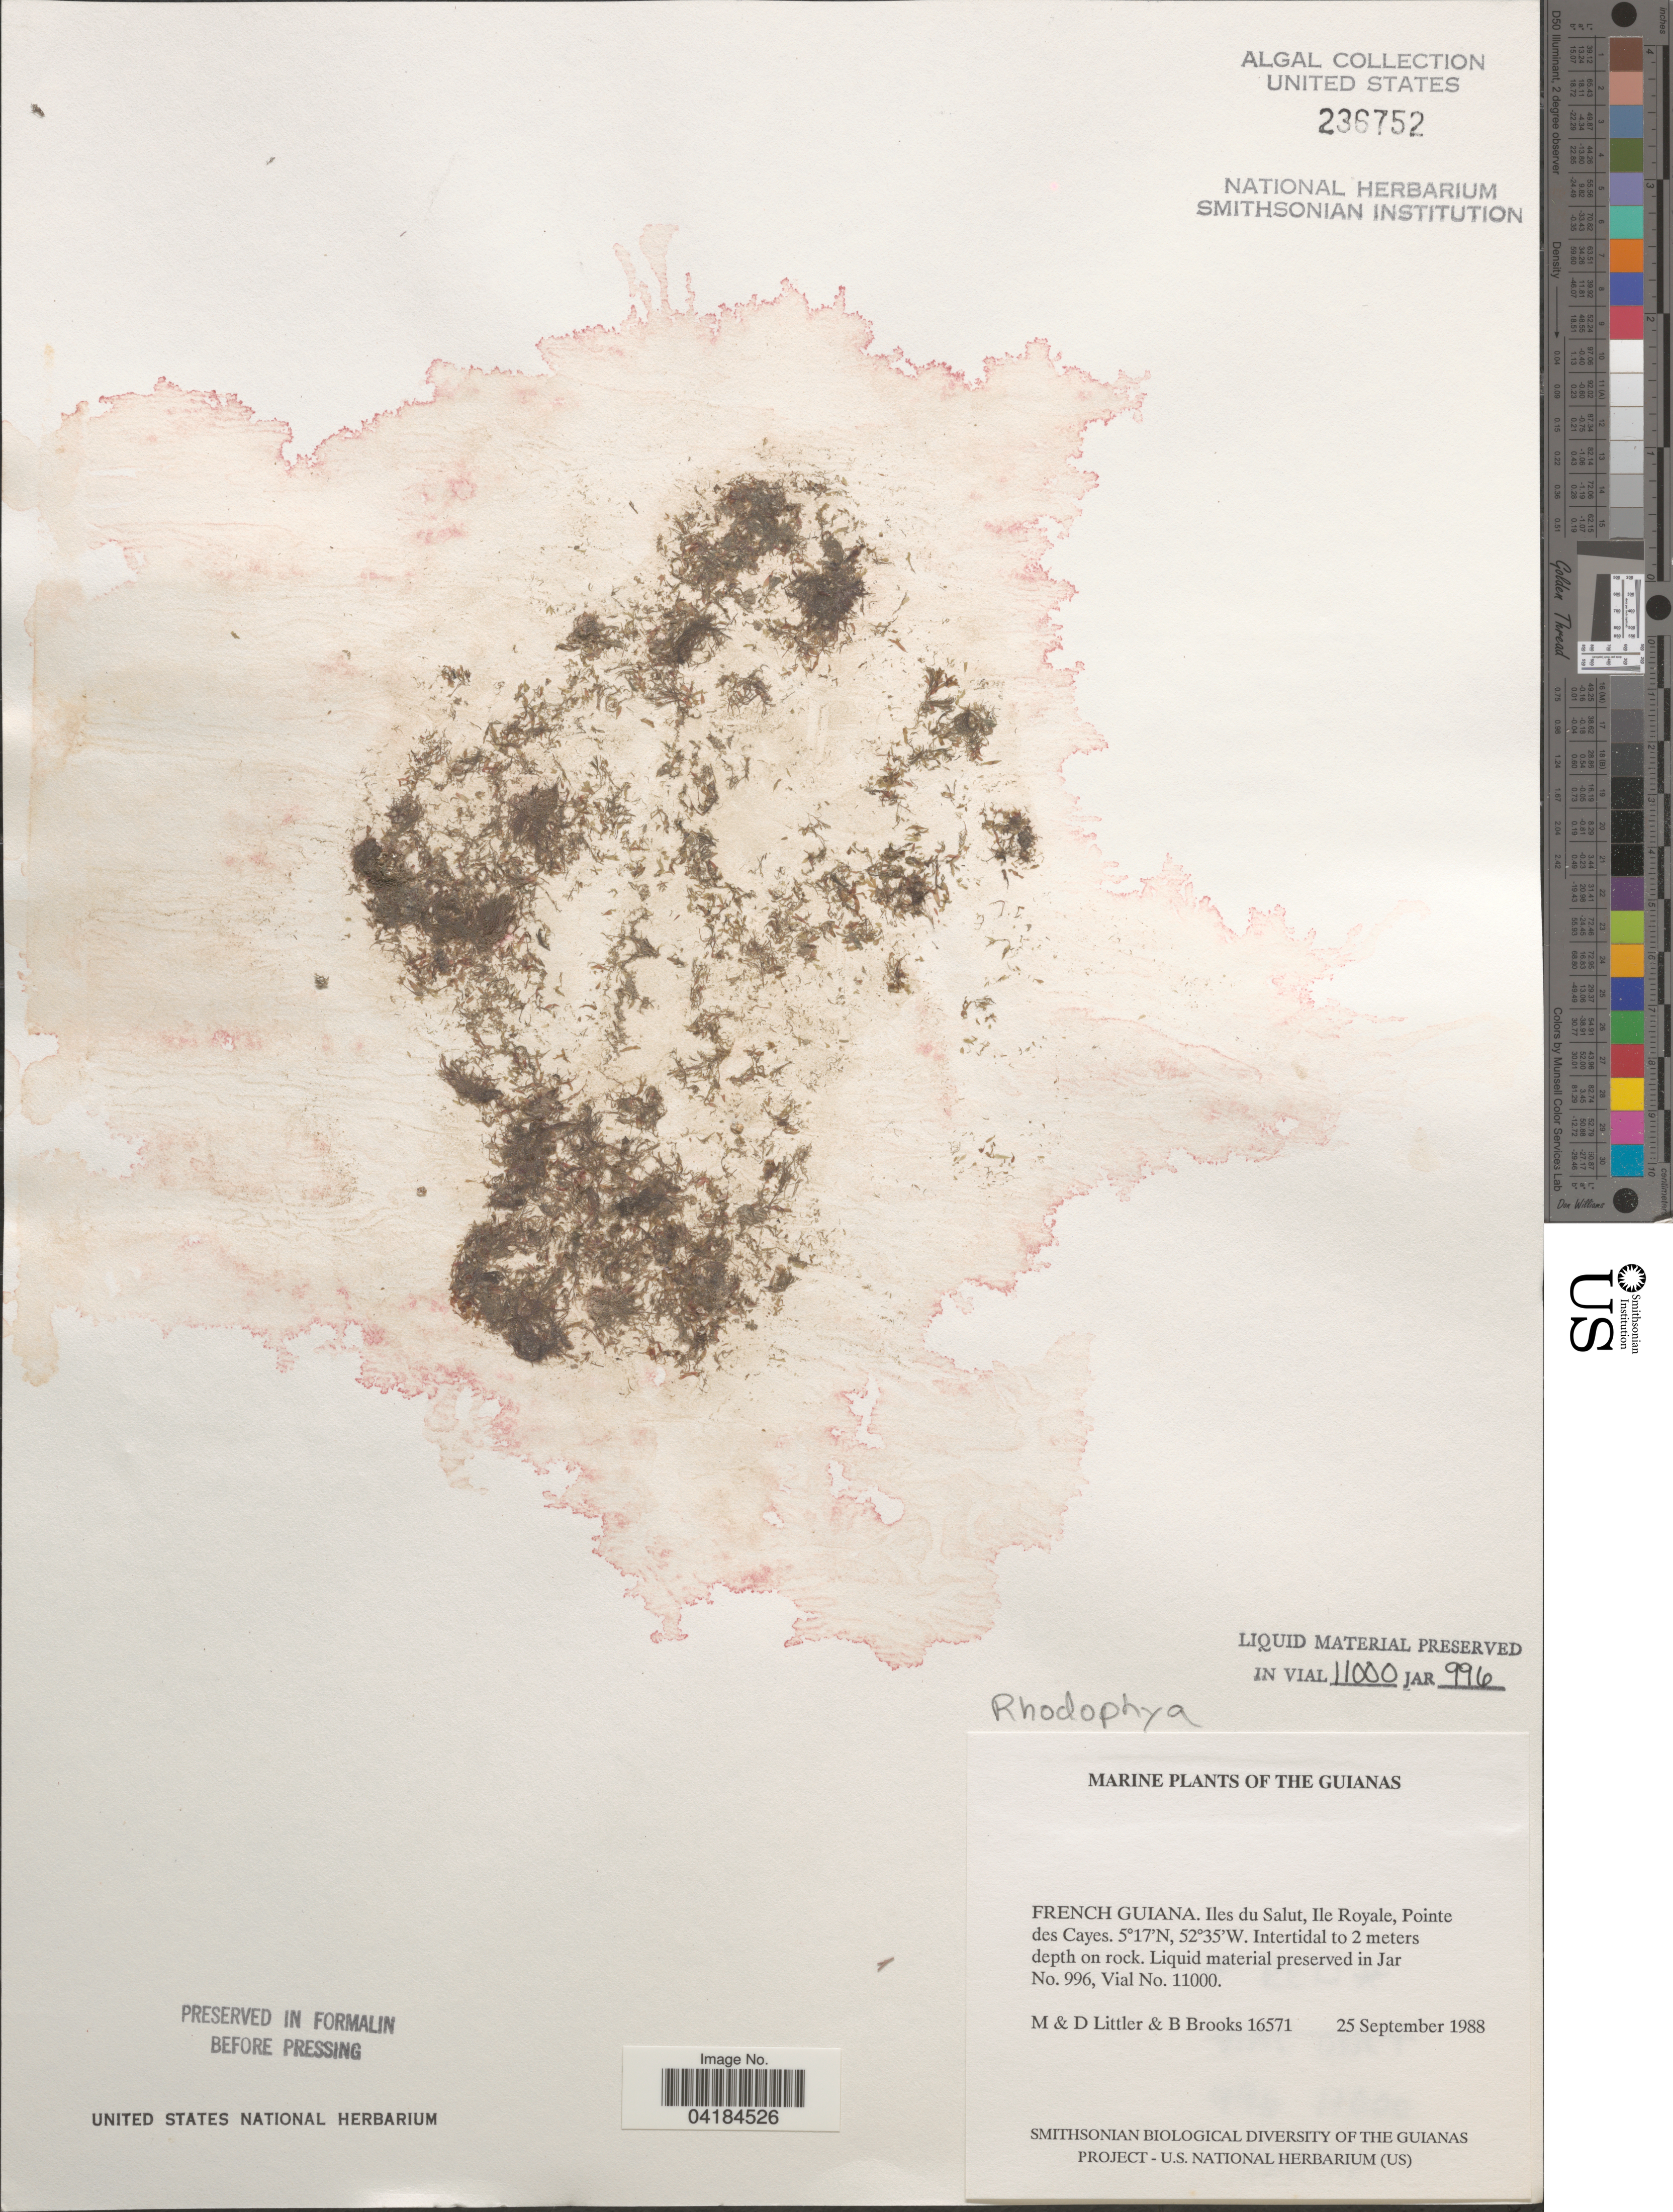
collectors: M. Littler, D. S. Littler & B. Brooks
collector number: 16571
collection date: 1988-09-25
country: French Guiana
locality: The Guianas. Iles du Salut, Ile Royale, Pointe des Cayes.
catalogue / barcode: US 236752